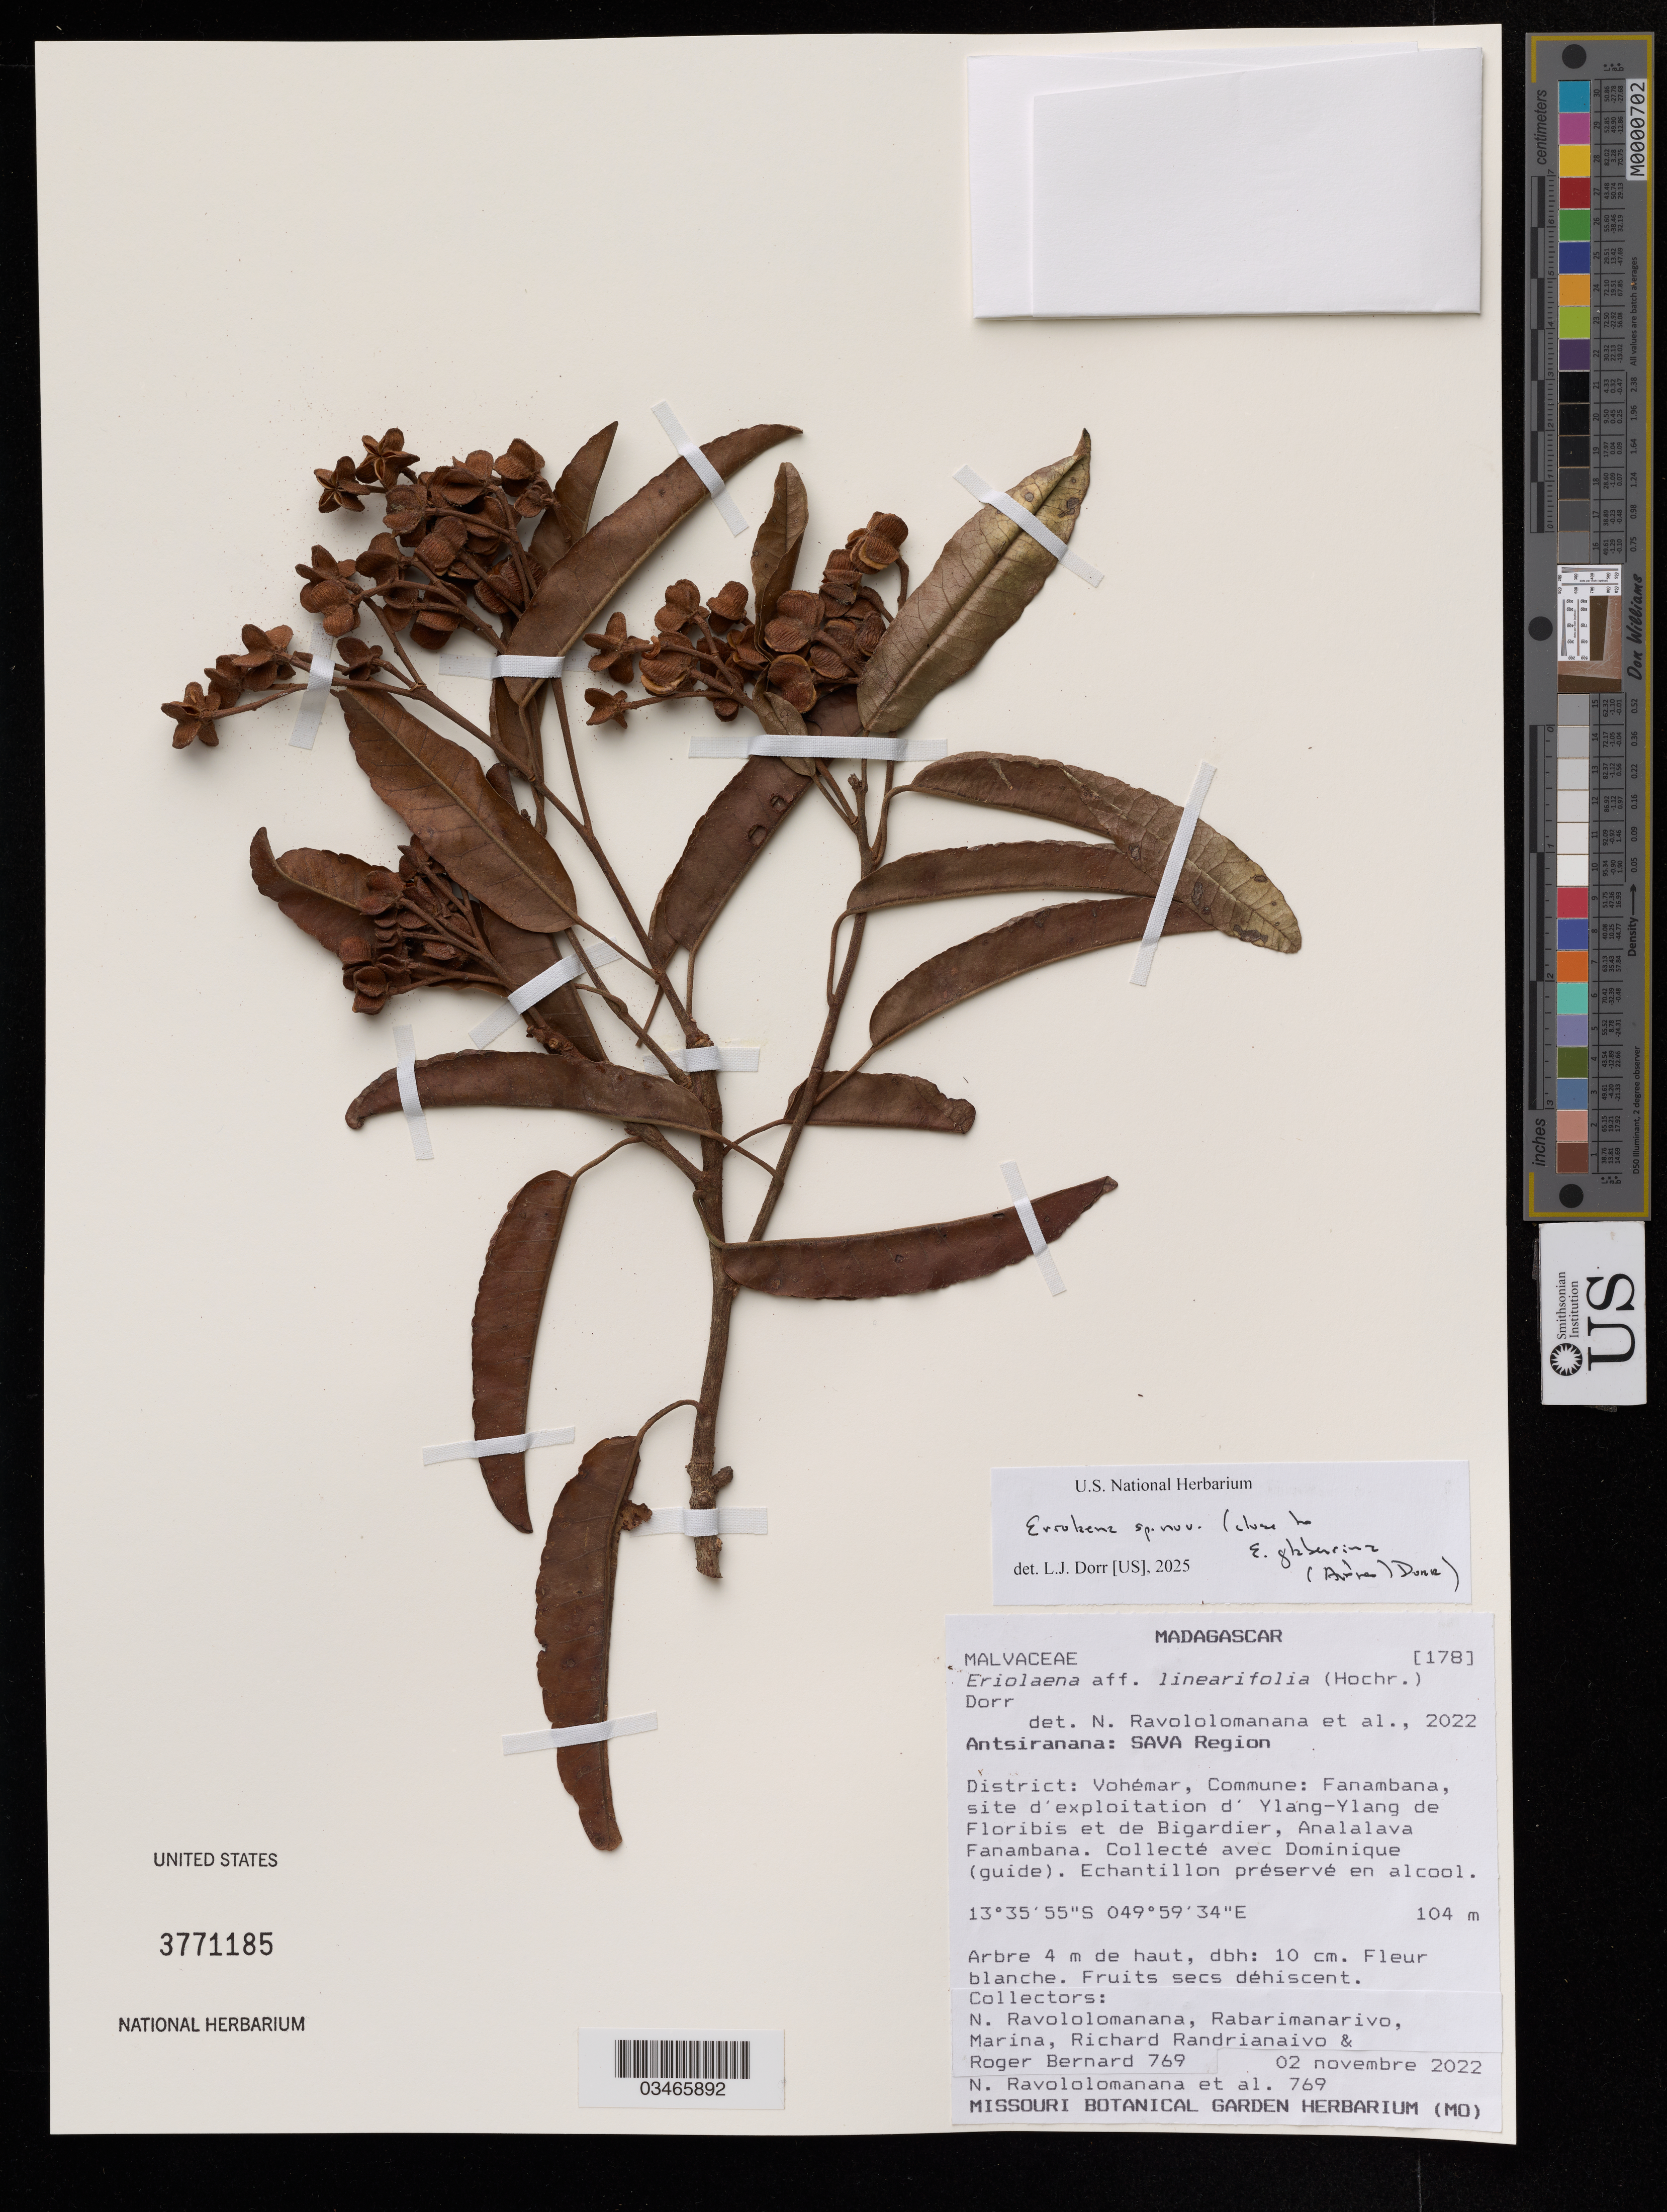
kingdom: Plantae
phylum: Tracheophyta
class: Magnoliopsida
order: Malvales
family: Malvaceae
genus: Eriolaena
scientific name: Eriolaena sp. nov.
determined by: Dorr, L. J., (BOT), Smithsonian Institution - National Museum of Natural History (UNITED STATES)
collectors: M. Rabarimanarivo, R. Randrianaivo, N. Ravololomanana & R. Bernard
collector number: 769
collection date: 2022-11-02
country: Madagascar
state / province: Sava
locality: District de Vohemar, Commune Fanambana, site d'exploitation d' Ylang-Ylang de Floribis et de Bigardier, Analalava Fanambana.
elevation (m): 104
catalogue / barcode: US 3771185